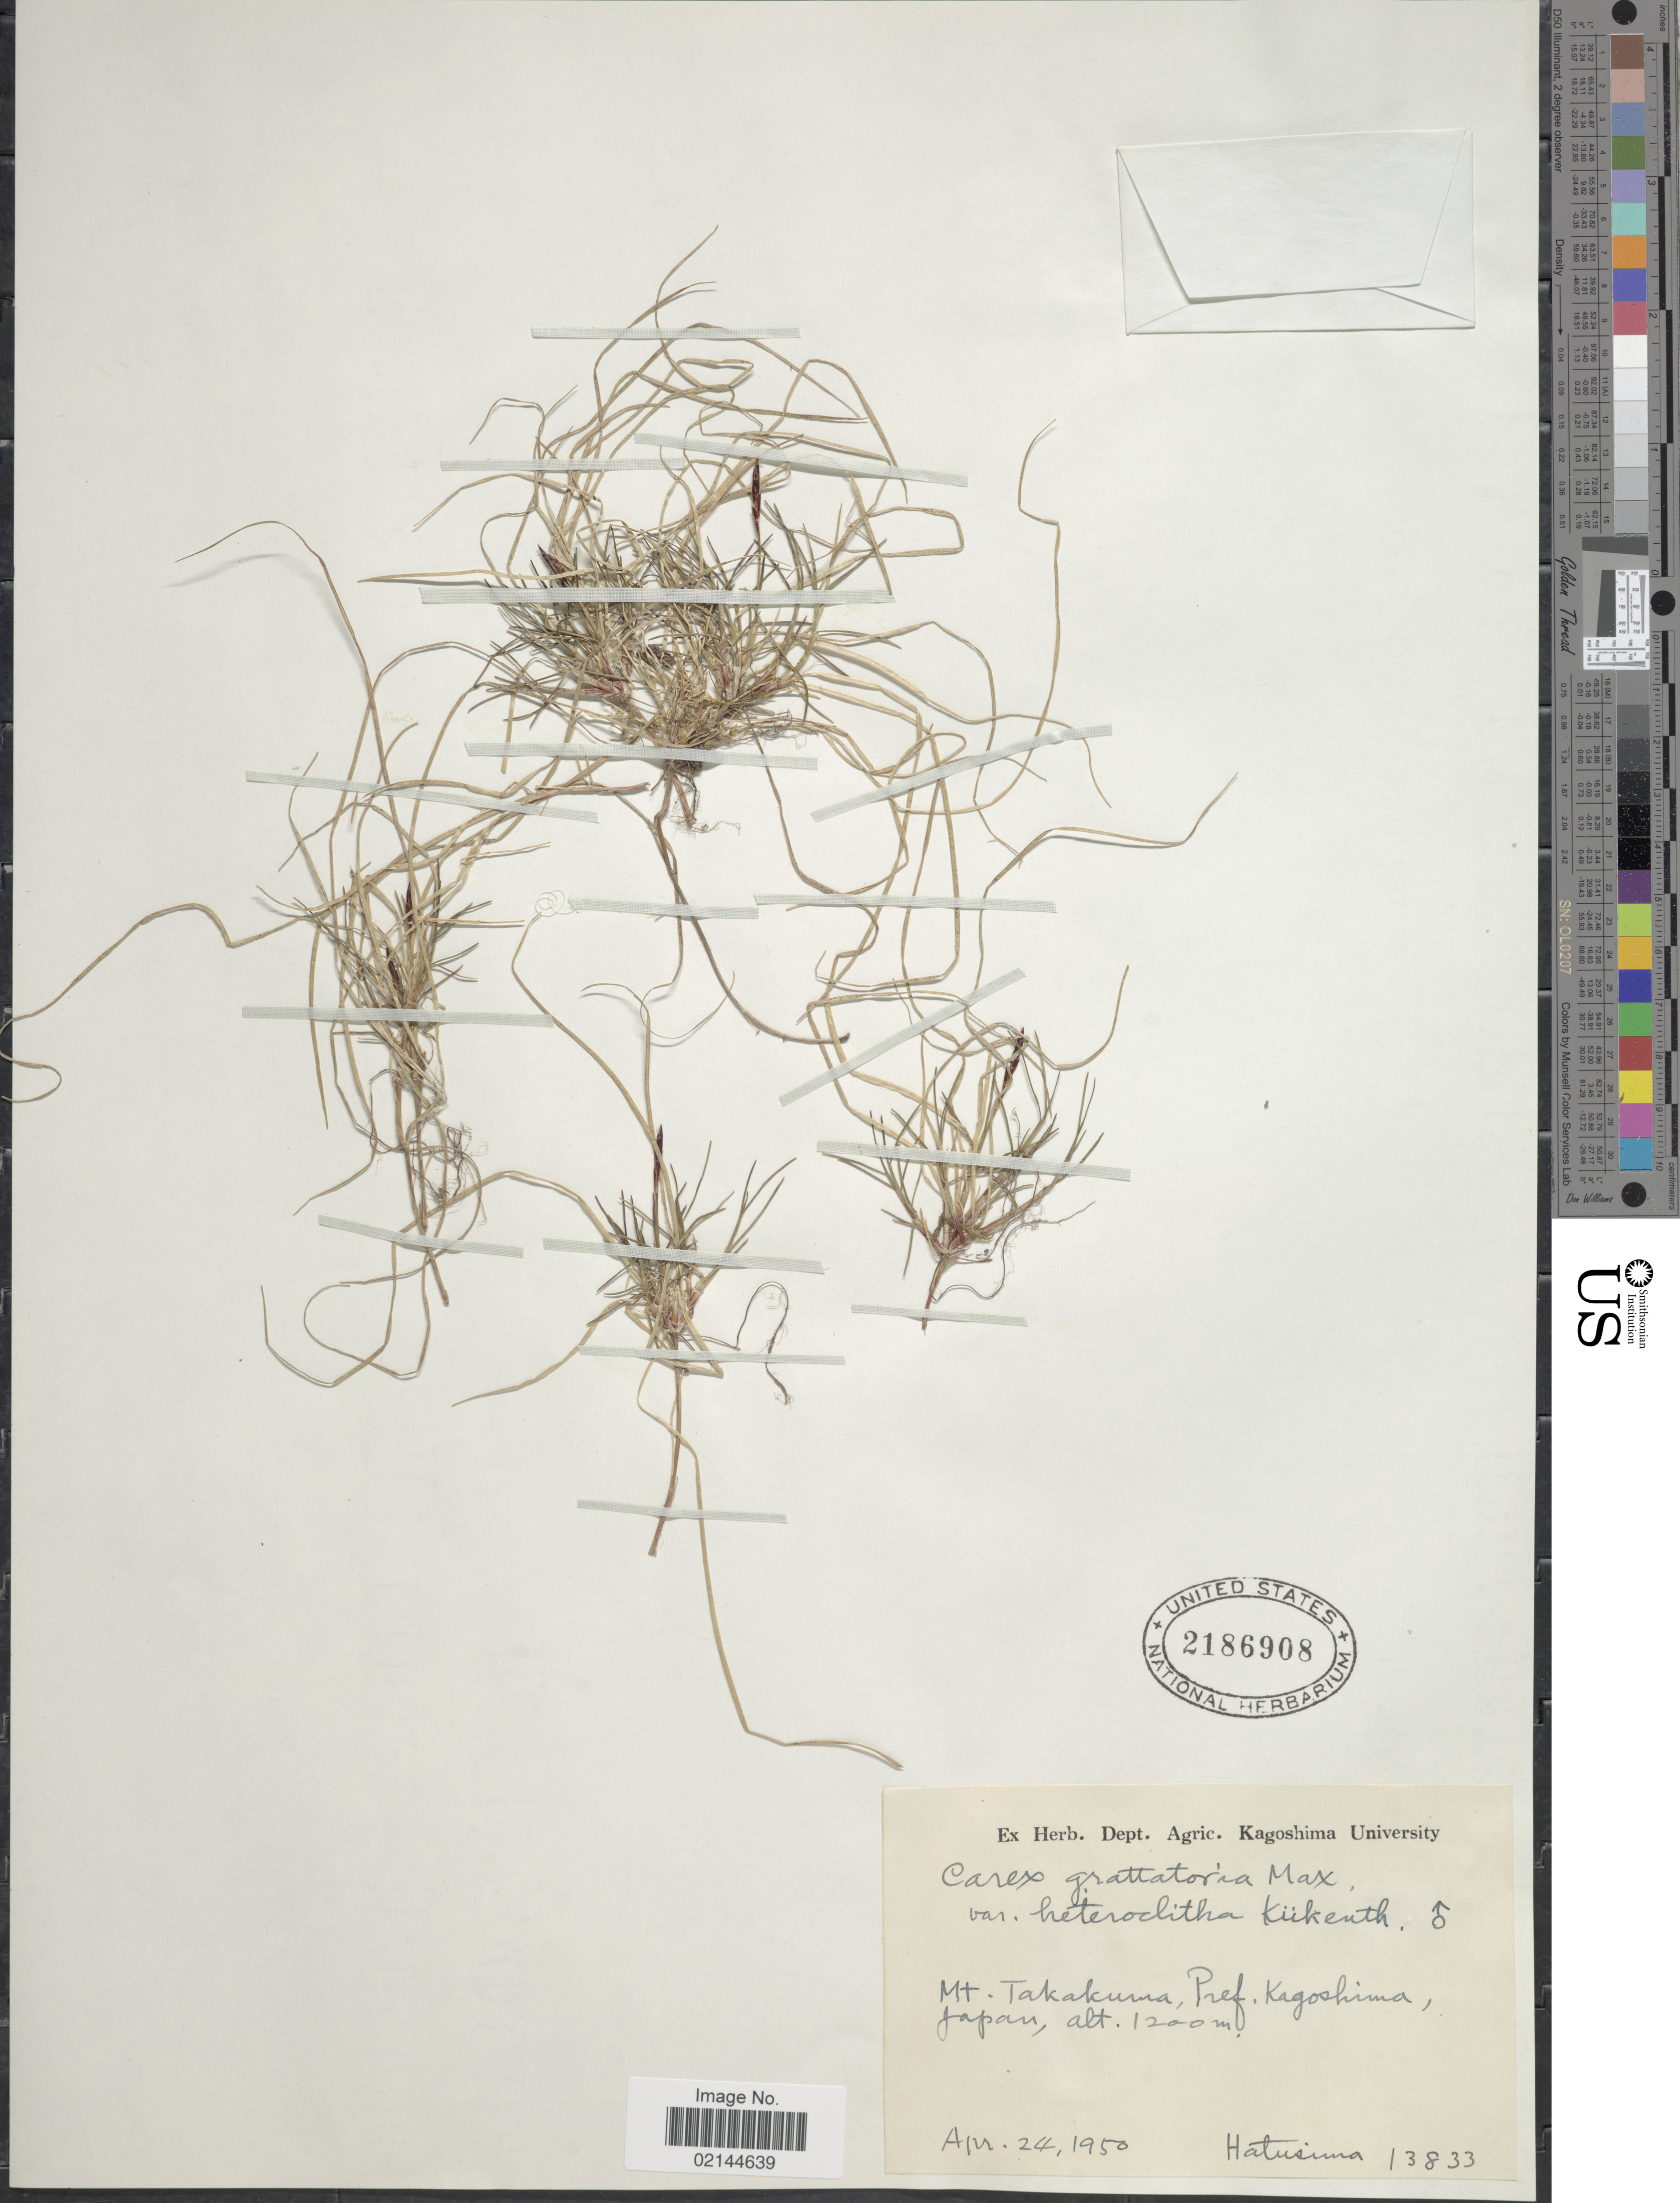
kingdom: Plantae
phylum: Tracheophyta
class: Liliopsida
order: Poales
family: Cyperaceae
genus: Carex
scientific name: Carex grallatoria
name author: Maxim.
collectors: -. Hatusima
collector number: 13833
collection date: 1950-04-24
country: Japan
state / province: Kagosima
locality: Mt. Takakuma, Pref. Kagoshima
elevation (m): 1200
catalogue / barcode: US 2186908